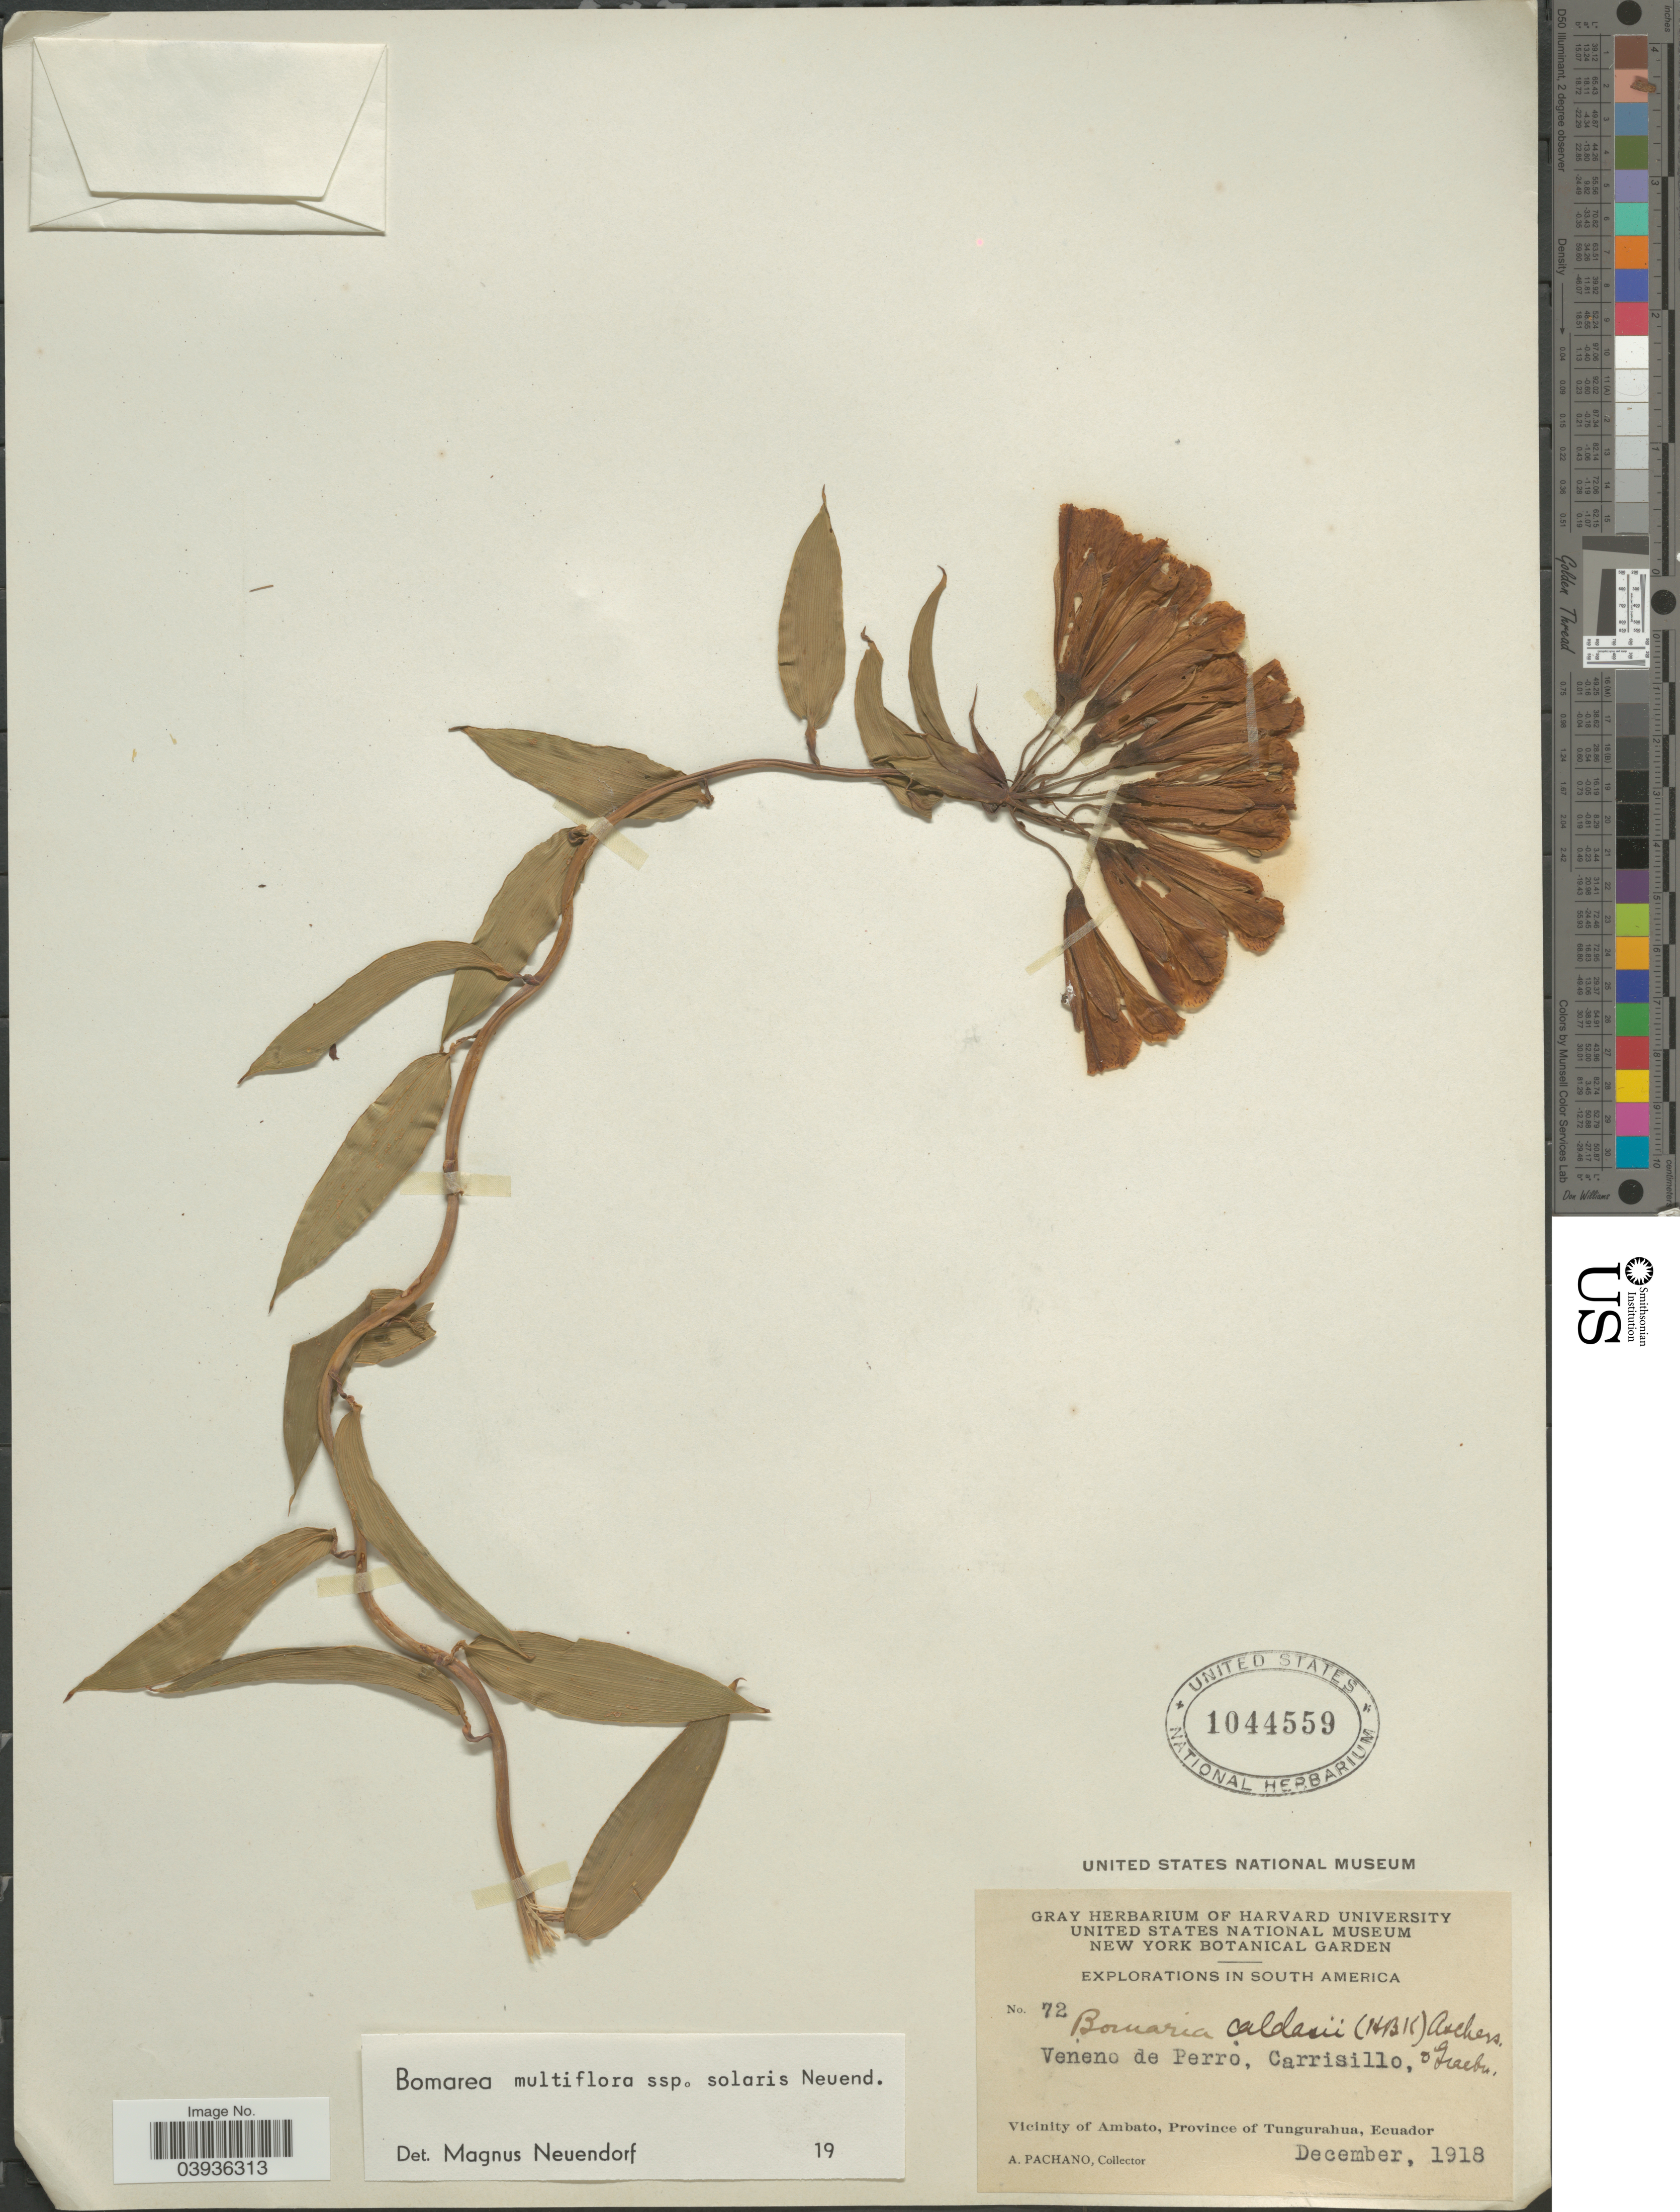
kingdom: Plantae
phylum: Tracheophyta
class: Liliopsida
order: Liliales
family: Alstroemeriaceae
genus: Bomarea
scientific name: Bomarea multiflora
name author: (L. f.) Mirb.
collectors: A. Pachano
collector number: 72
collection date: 1918-12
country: Ecuador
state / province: Tungurahua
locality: Veneno de Perro, Carrisillo. Vicinity of Ambato.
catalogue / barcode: US 1044559